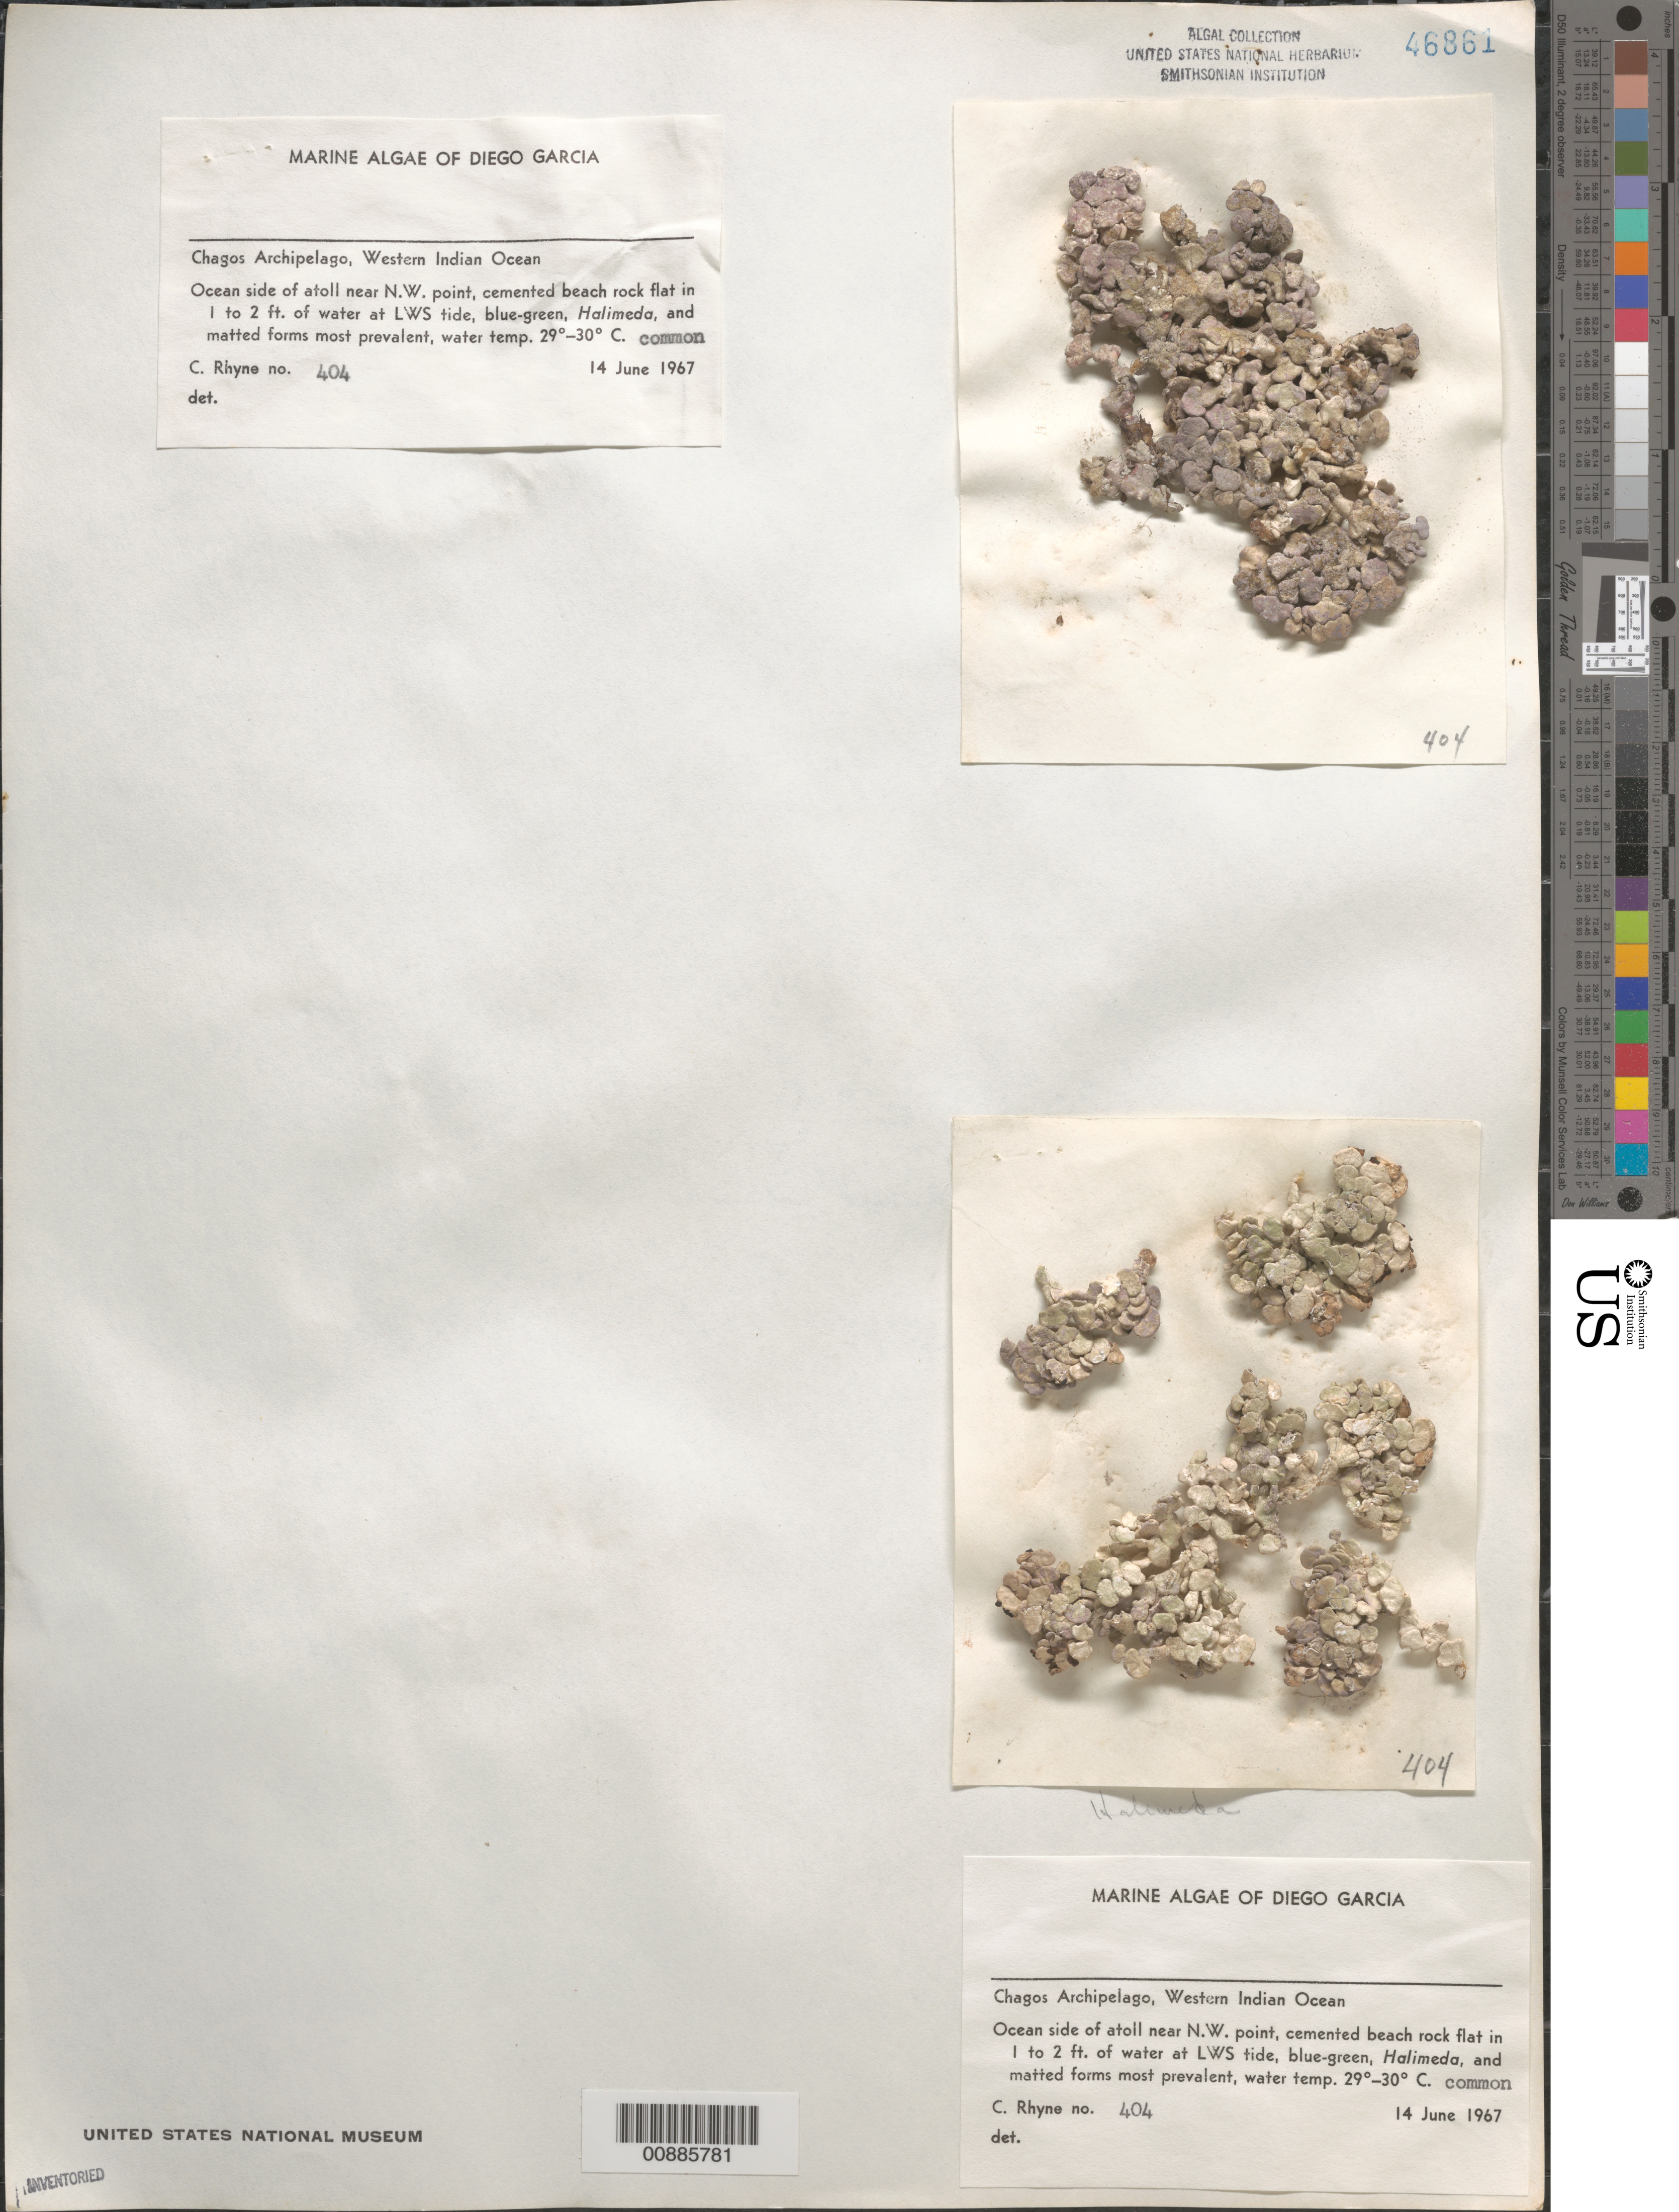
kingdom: Plantae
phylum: Chlorophyta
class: Ulvophyceae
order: Bryopsidales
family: Halimedaceae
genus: Halimeda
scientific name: Halimeda sp.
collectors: C. Rhyne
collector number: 404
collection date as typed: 14 Jun 1967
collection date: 1967-06-14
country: British Indian Ocean Territory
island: Diego Garcia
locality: Atoll near Northwest Point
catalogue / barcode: US 46861